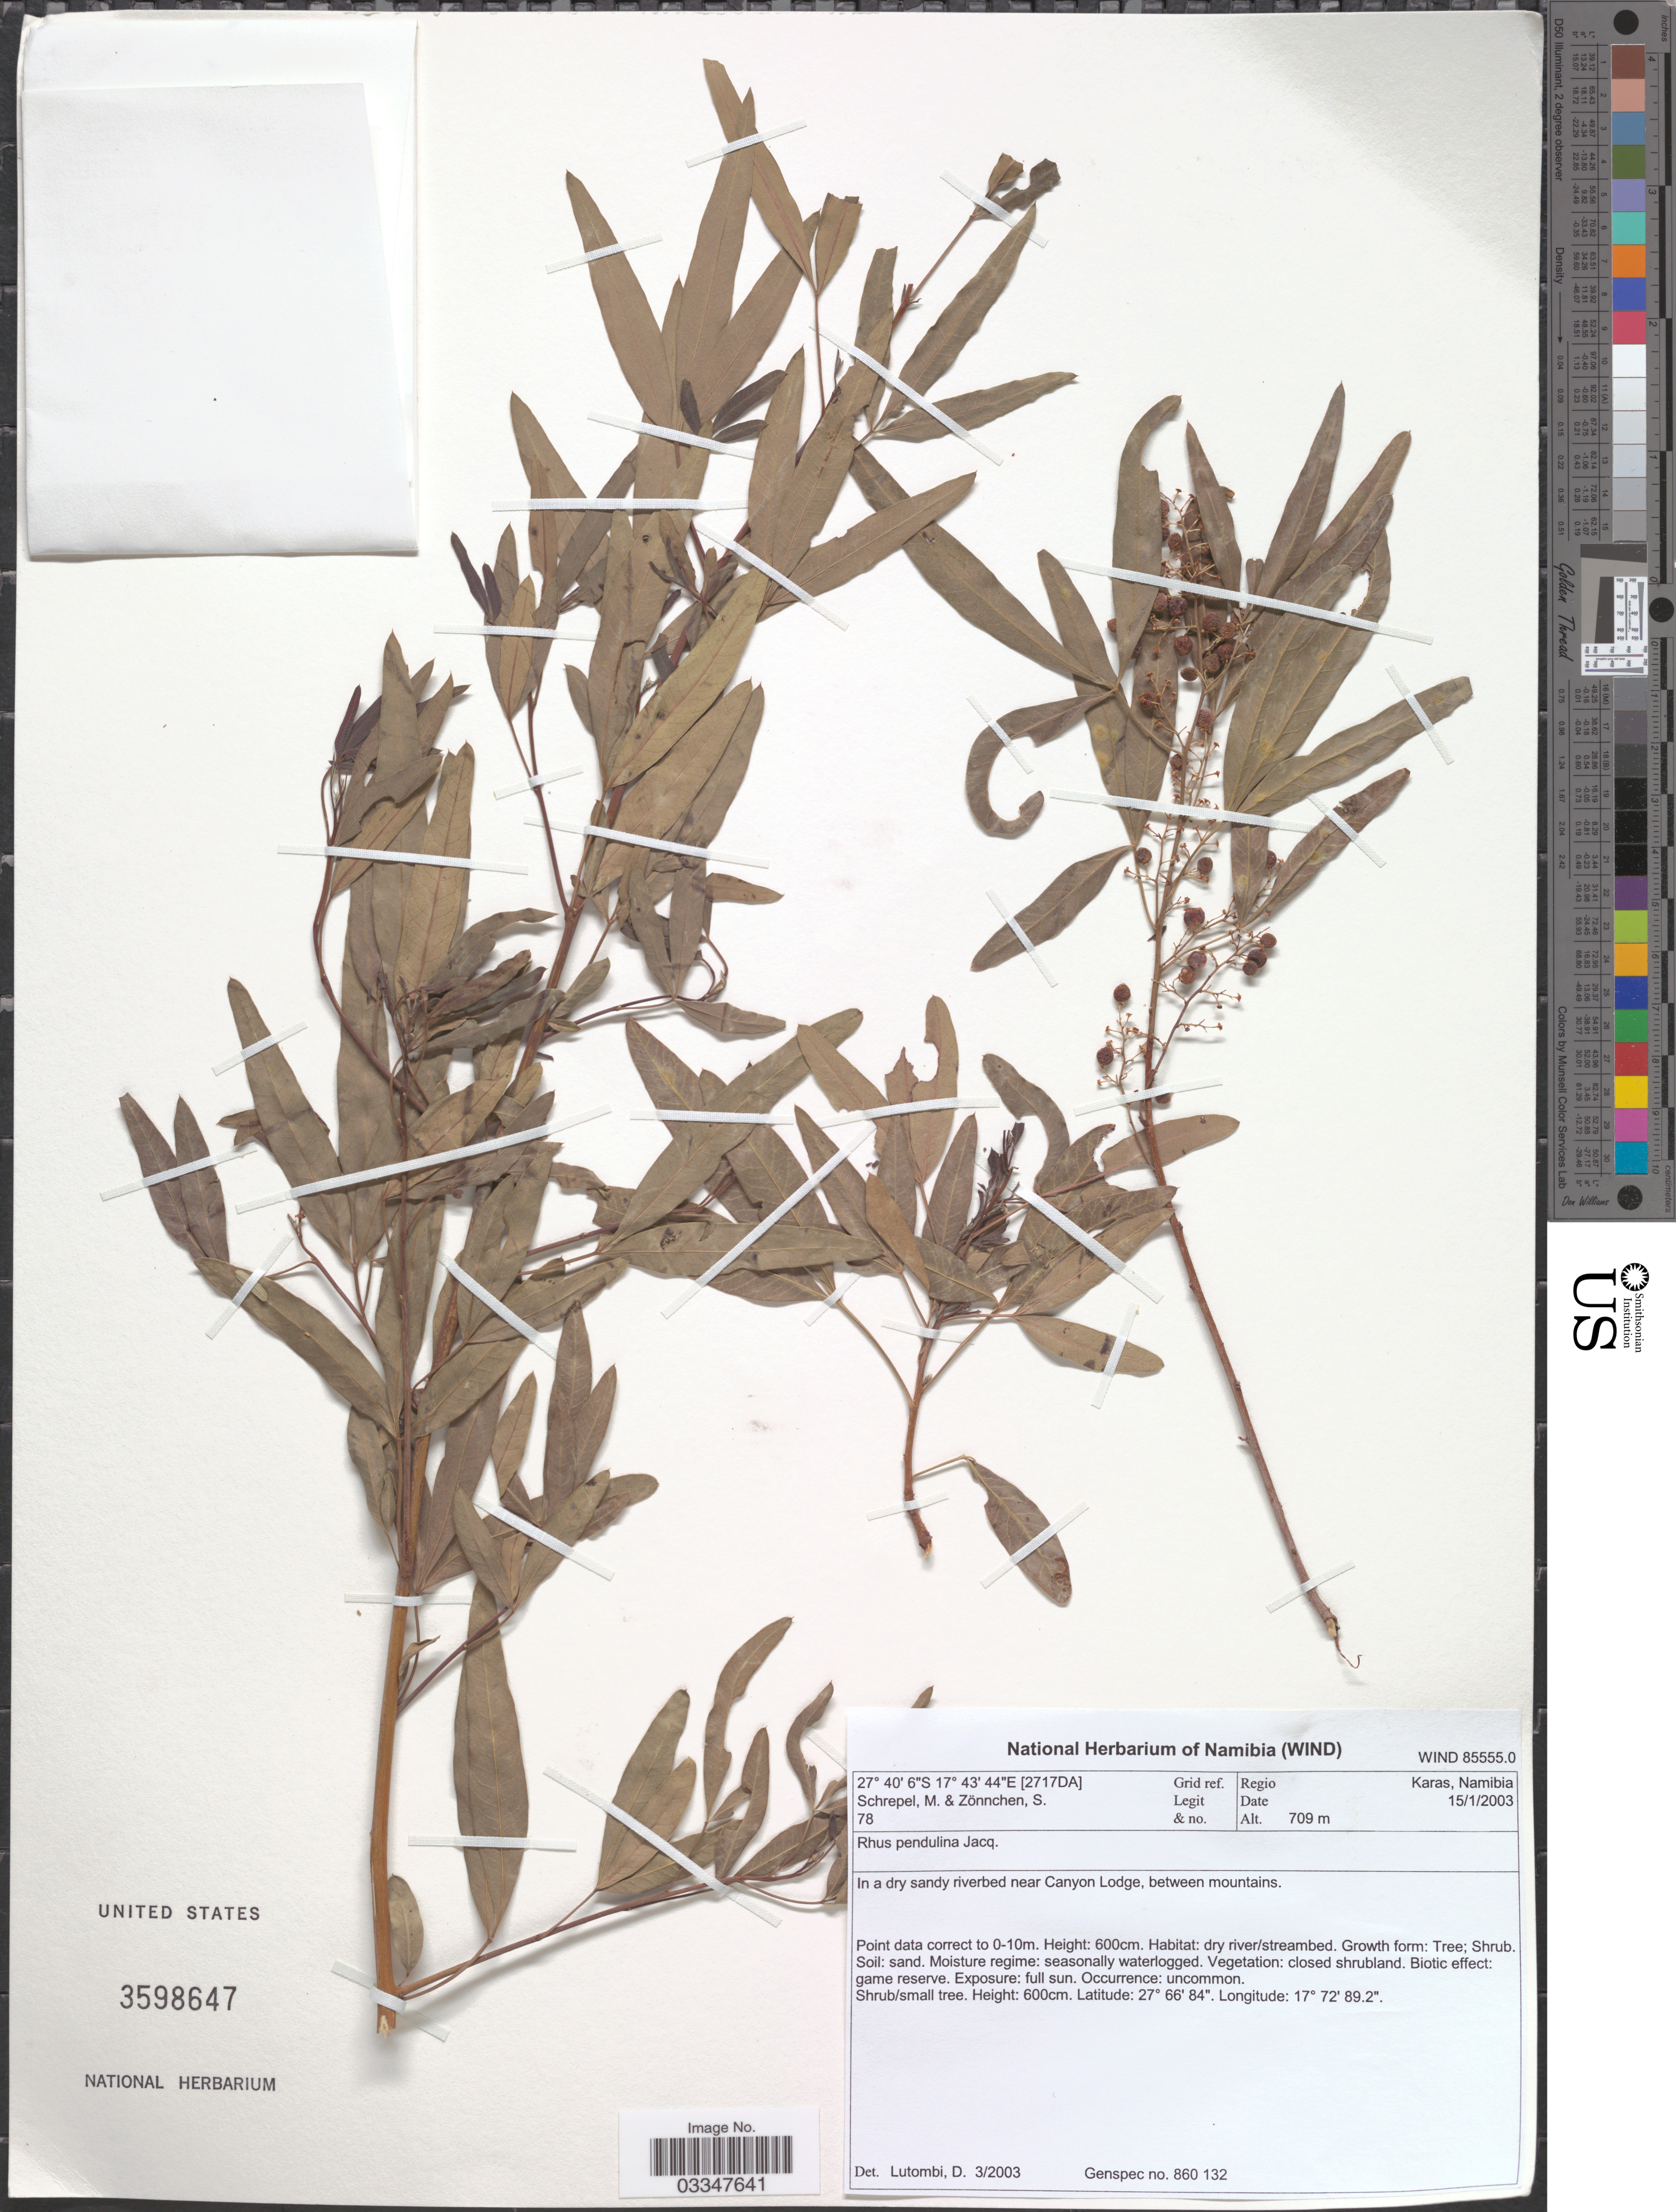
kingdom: Plantae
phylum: Tracheophyta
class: Magnoliopsida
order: Sapindales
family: Anacardiaceae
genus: Rhus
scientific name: Rhus pendulina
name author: Jacq.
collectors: M. Schrepel & S. Zonnchen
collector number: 78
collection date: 2003-01-15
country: Namibia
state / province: Karas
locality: [2717DA] Grid ref. Regio Karas. In a dry sandy riverbed near Canyon Lodge, between mountains.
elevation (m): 709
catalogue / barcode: US 3598647